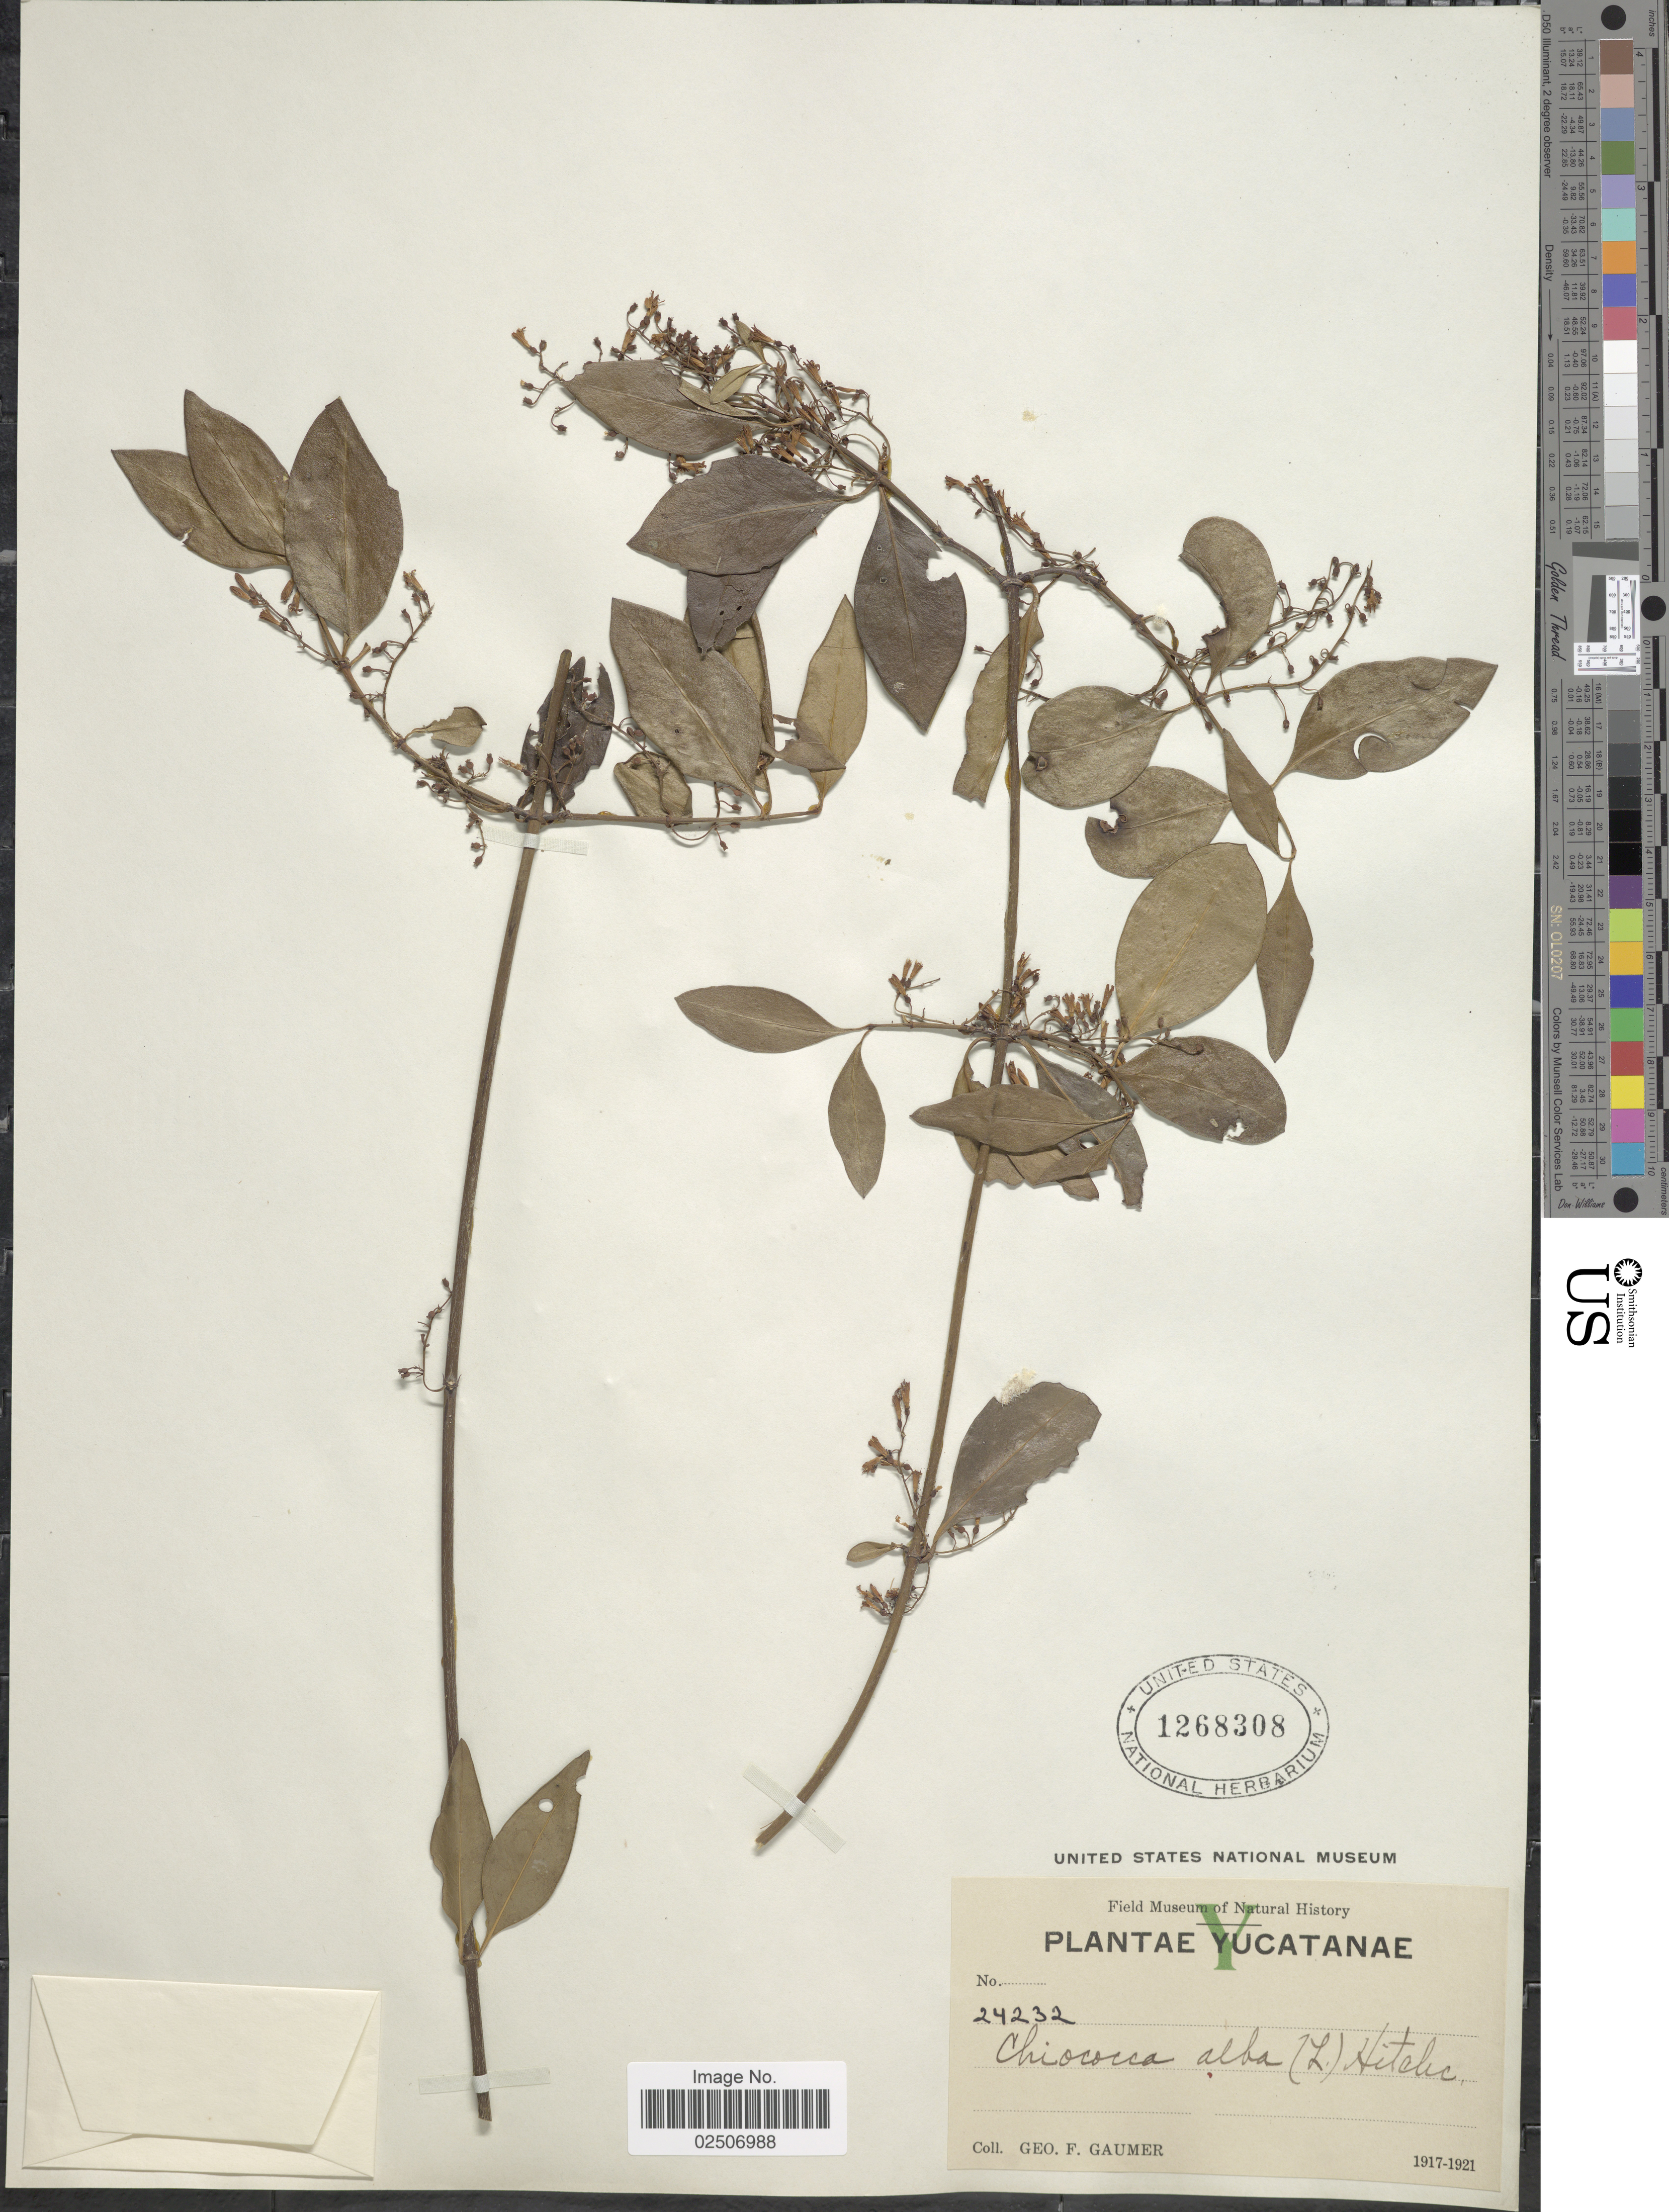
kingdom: Plantae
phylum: Tracheophyta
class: Magnoliopsida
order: Gentianales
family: Rubiaceae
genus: Chiococca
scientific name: Chiococca alba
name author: (L.) Hitchc.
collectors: G. F. Gaumer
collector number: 24232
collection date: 1917/1921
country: Mexico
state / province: Yucatán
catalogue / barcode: US 1268308